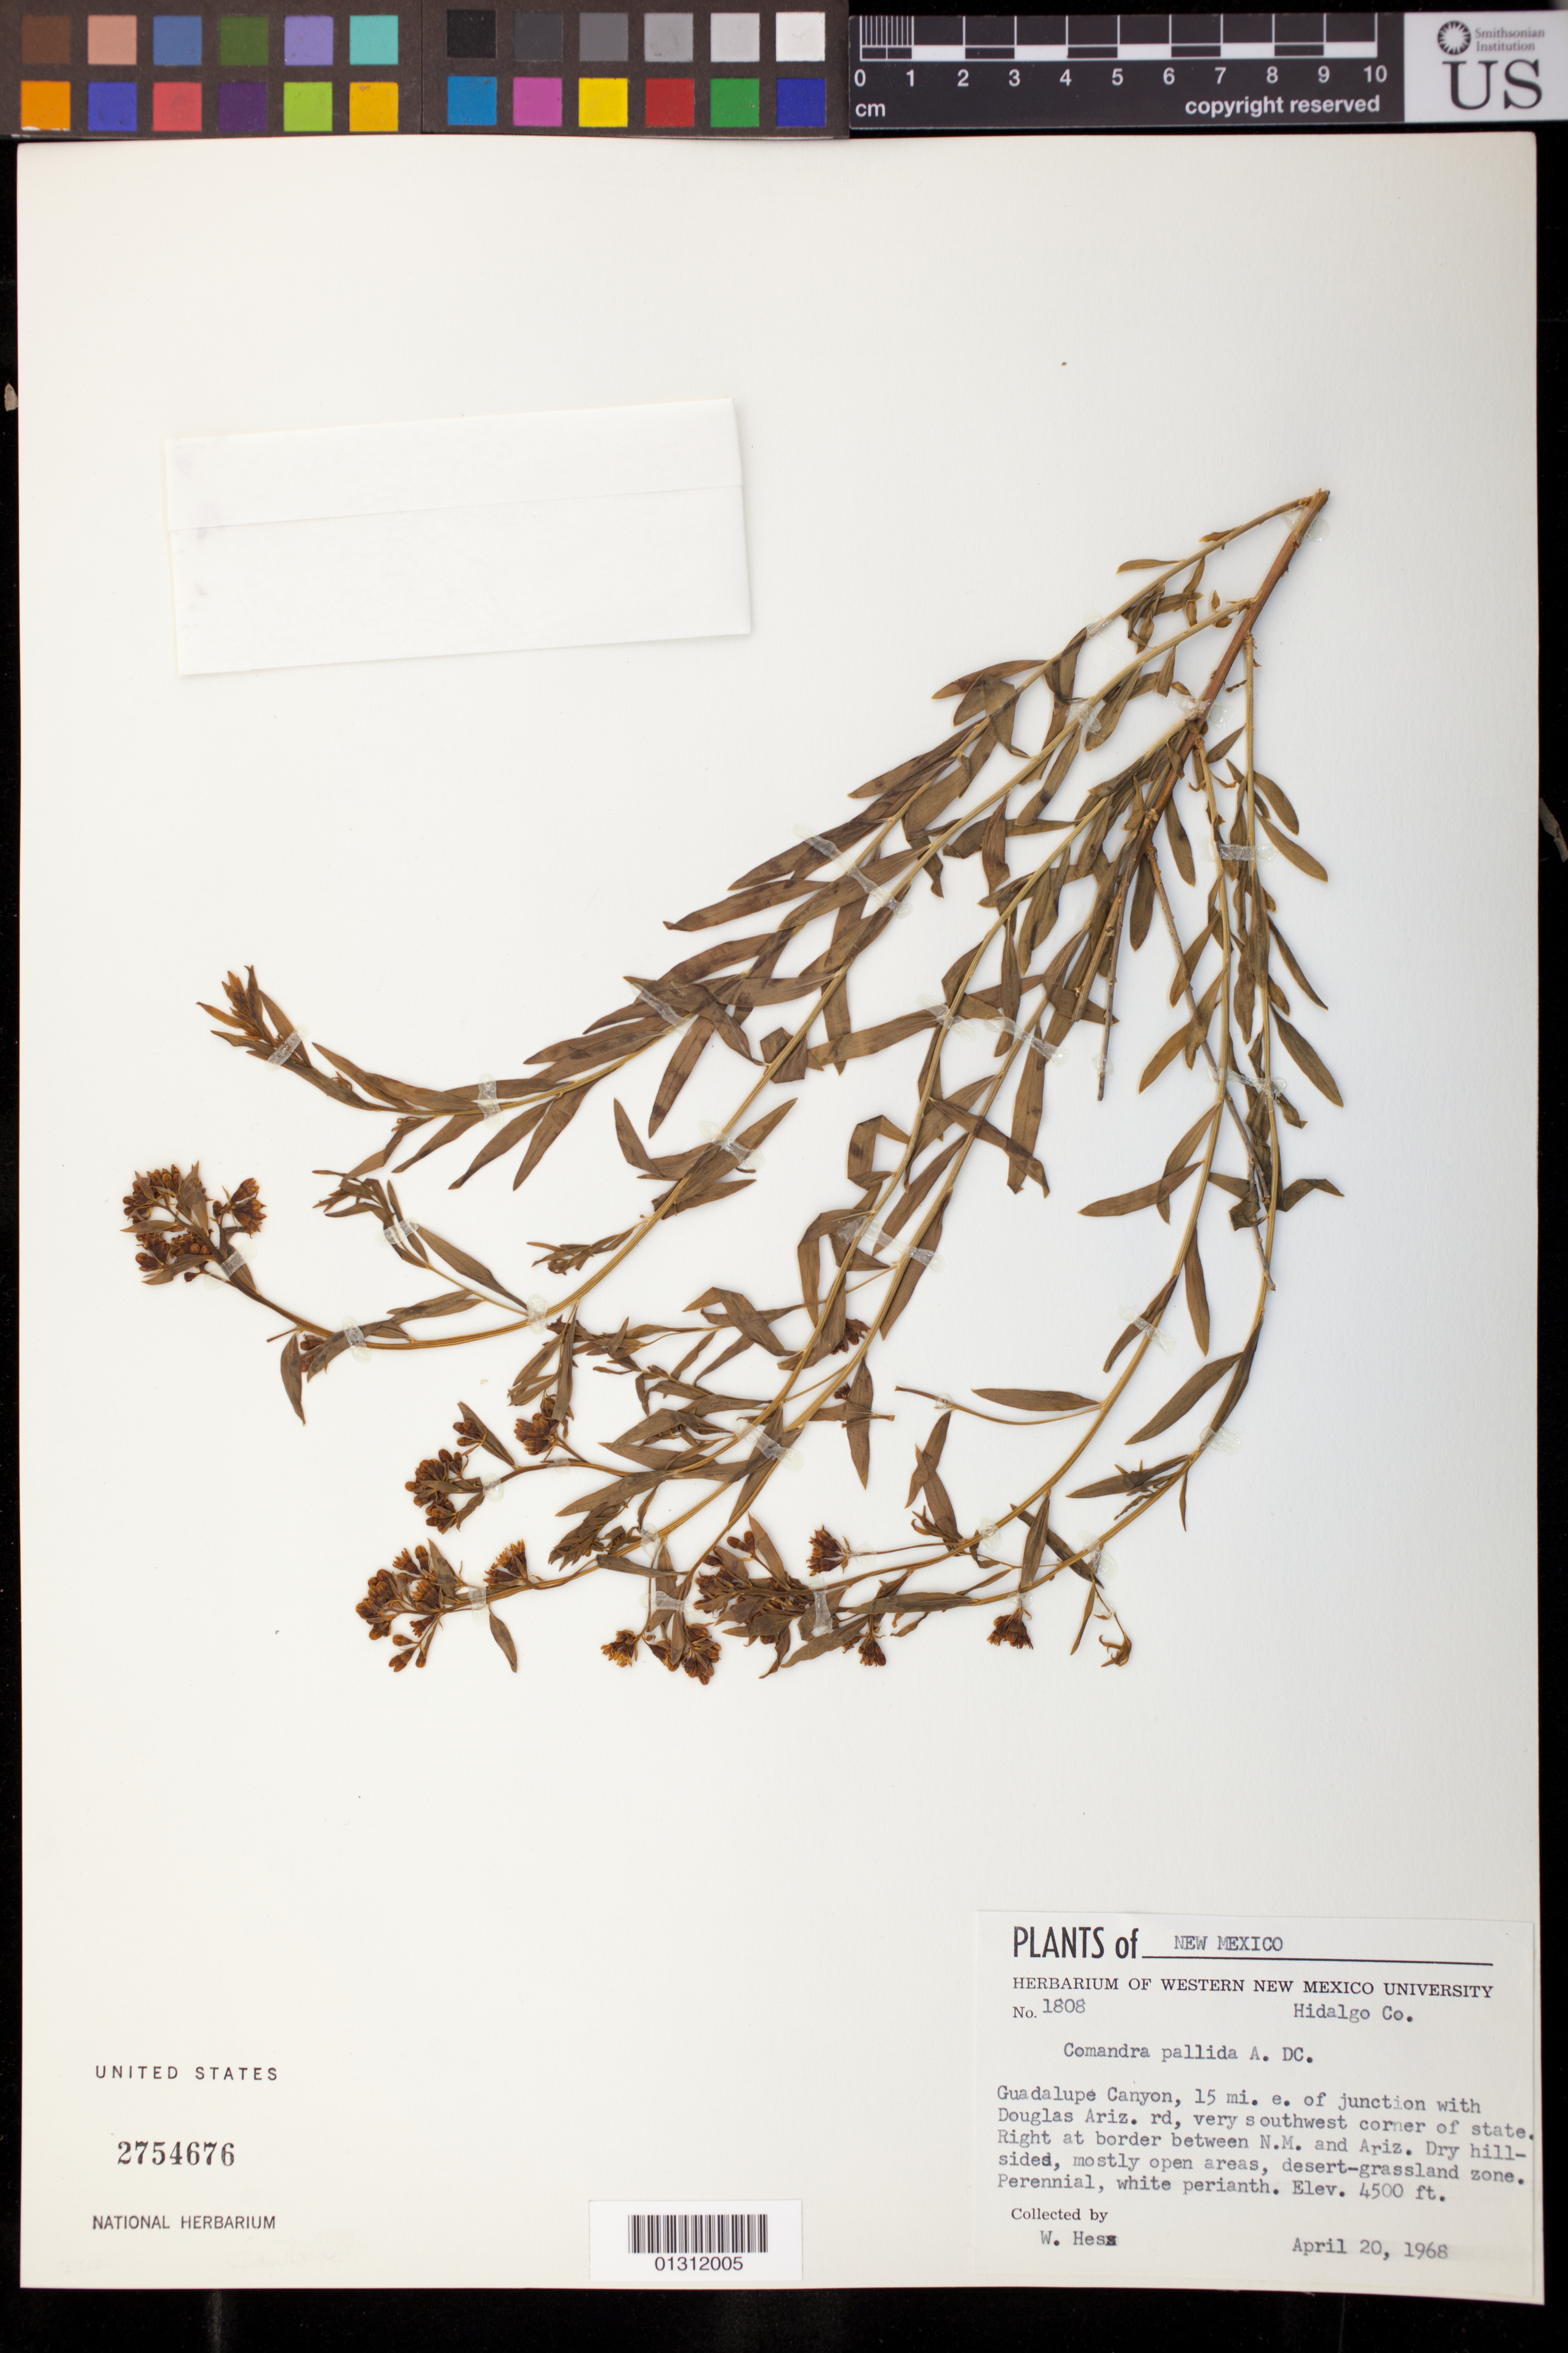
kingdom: Plantae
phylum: Tracheophyta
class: Magnoliopsida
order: Santalales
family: Comandraceae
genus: Comandra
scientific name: Comandra pallida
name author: A. DC.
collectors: W. Hess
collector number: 1808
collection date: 1968-04-20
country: United States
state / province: New Mexico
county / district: Hidalgo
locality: Guadalupe Canyon, 15 mi. e. of junction with Douglas Ariz. rd, very southwest corner of state. Right at border between N.M. and Ariz.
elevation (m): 1372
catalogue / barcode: US 2754676